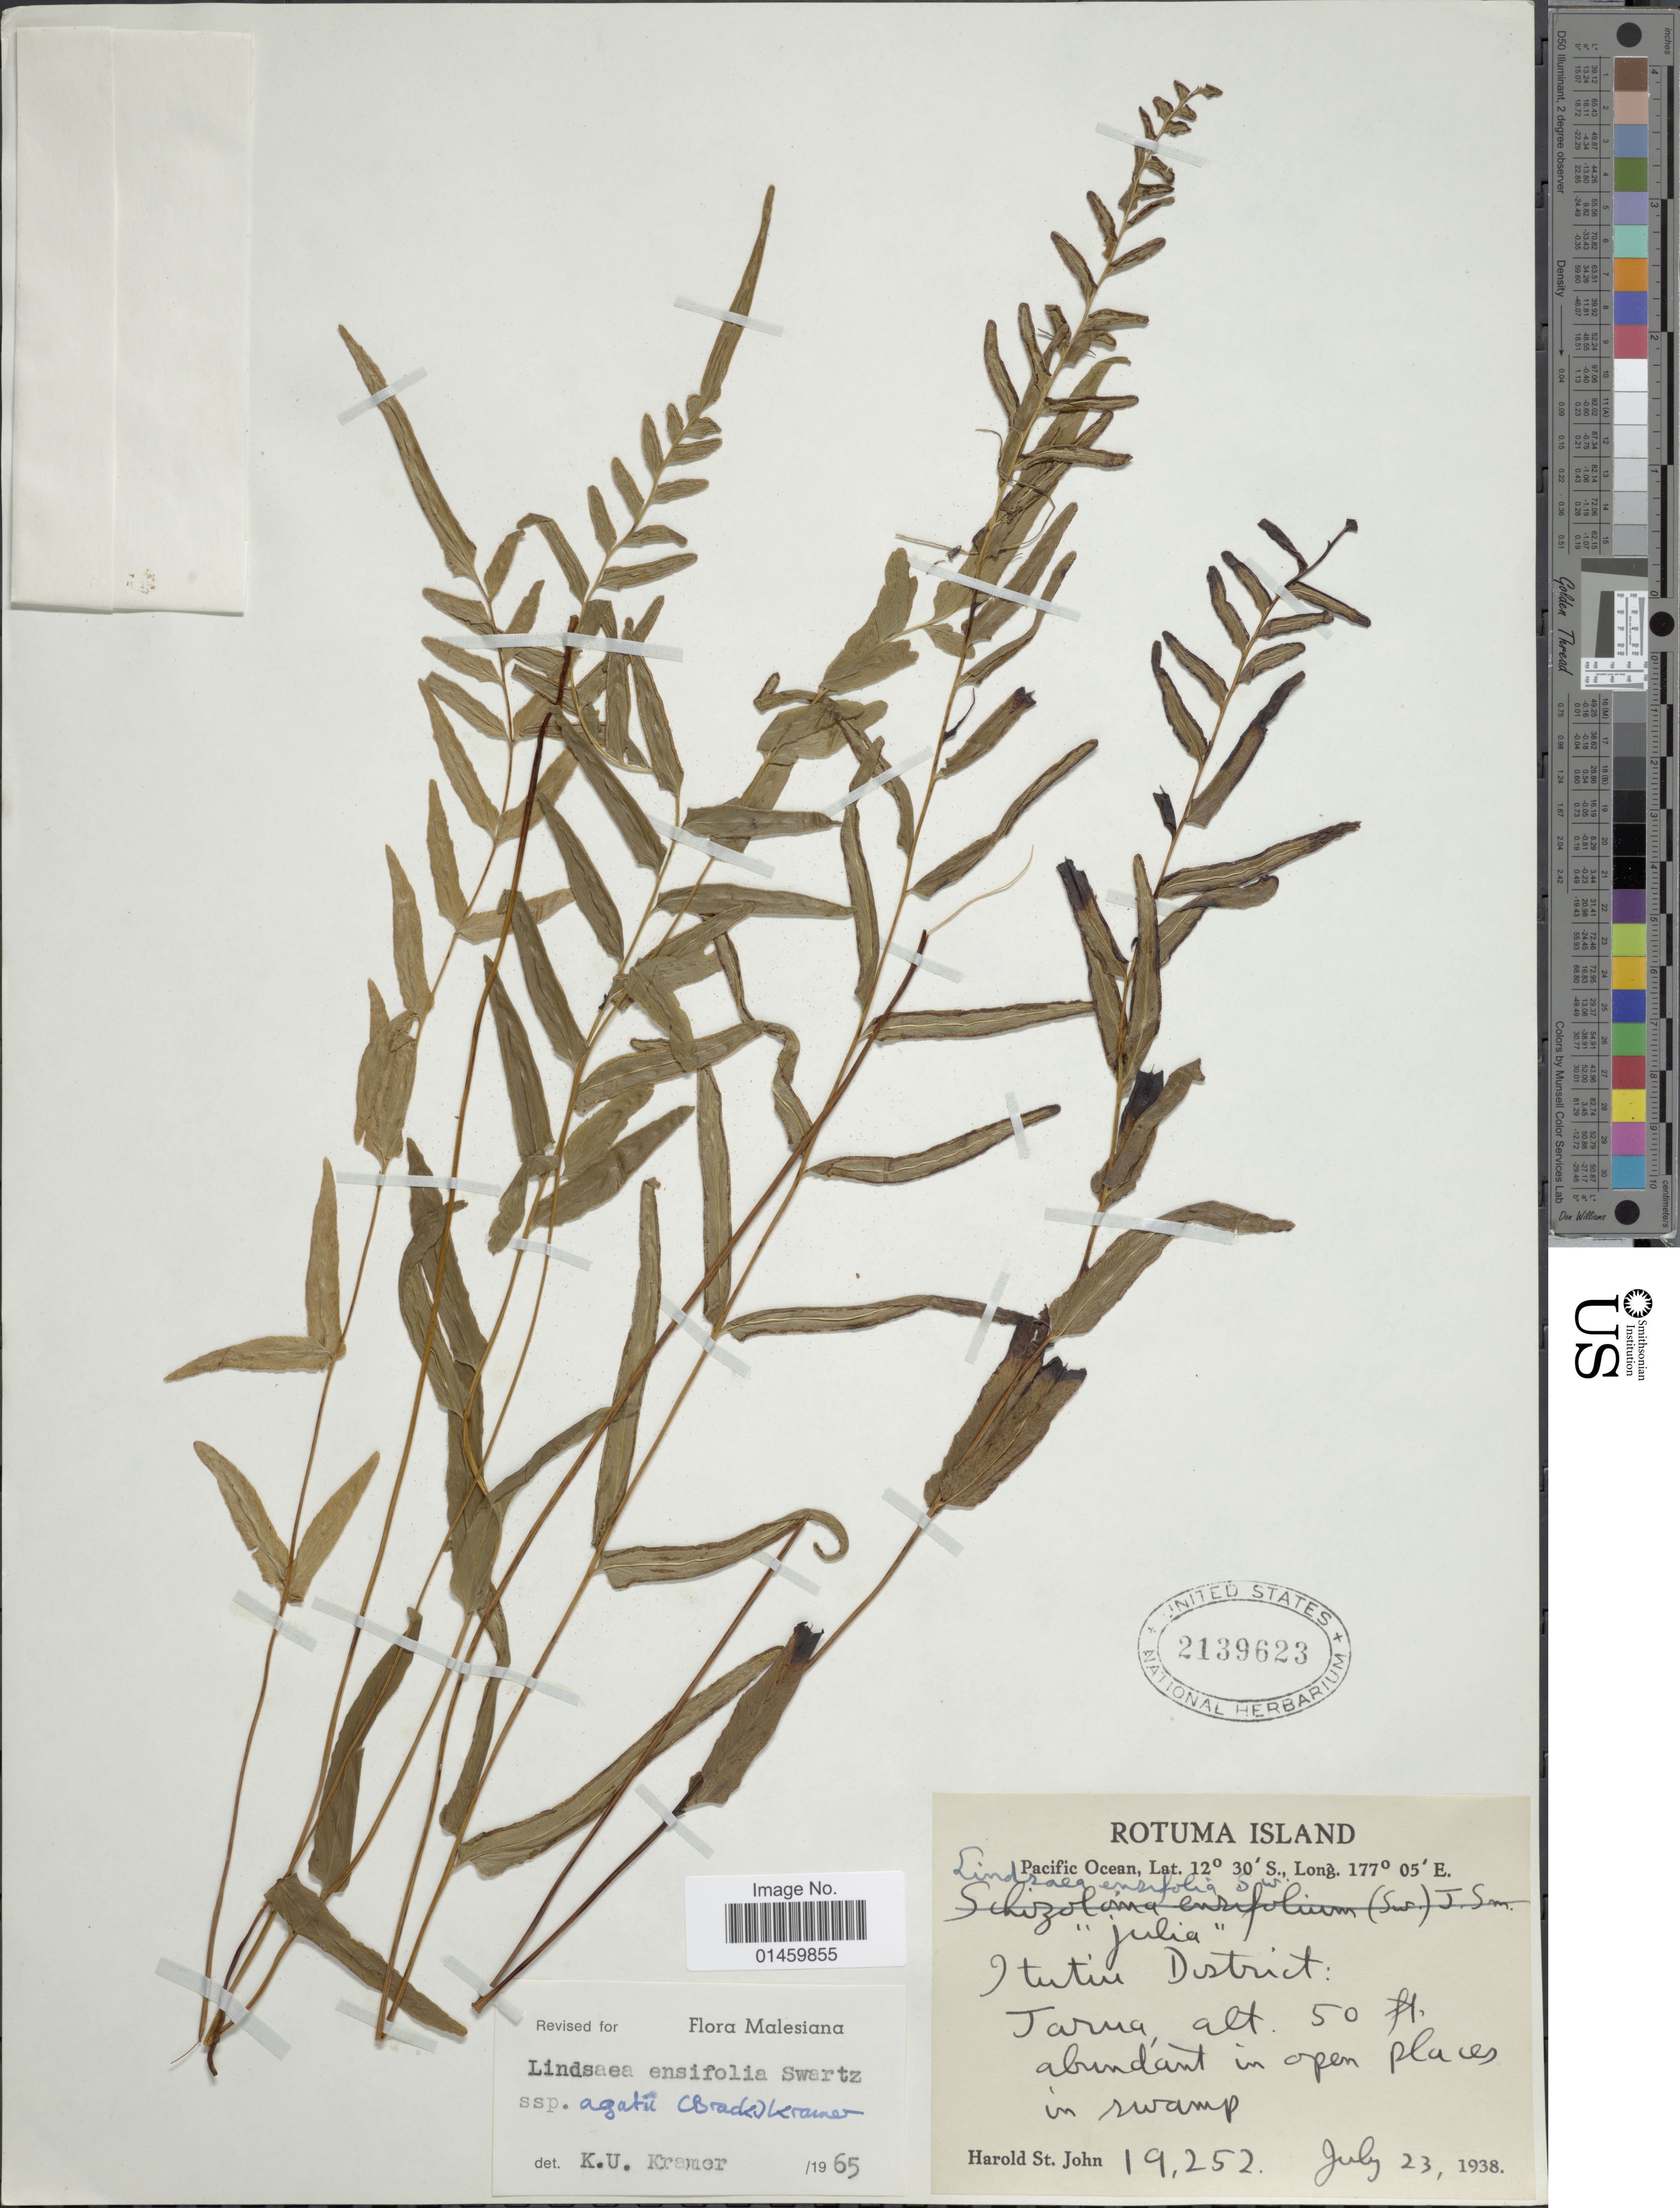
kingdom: Plantae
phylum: Tracheophyta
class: Polypodiopsida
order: Polypodiales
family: Lindsaeaceae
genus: Lindsaea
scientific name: Lindsaea ensifolia subsp. agatii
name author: (Brack.) K.U. Kramer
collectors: H. St. John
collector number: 19252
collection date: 1938-07-23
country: Fiji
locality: Rotuma Island. Pacific Ocean. Itutu District: Tarua.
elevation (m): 15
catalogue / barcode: US 2139623